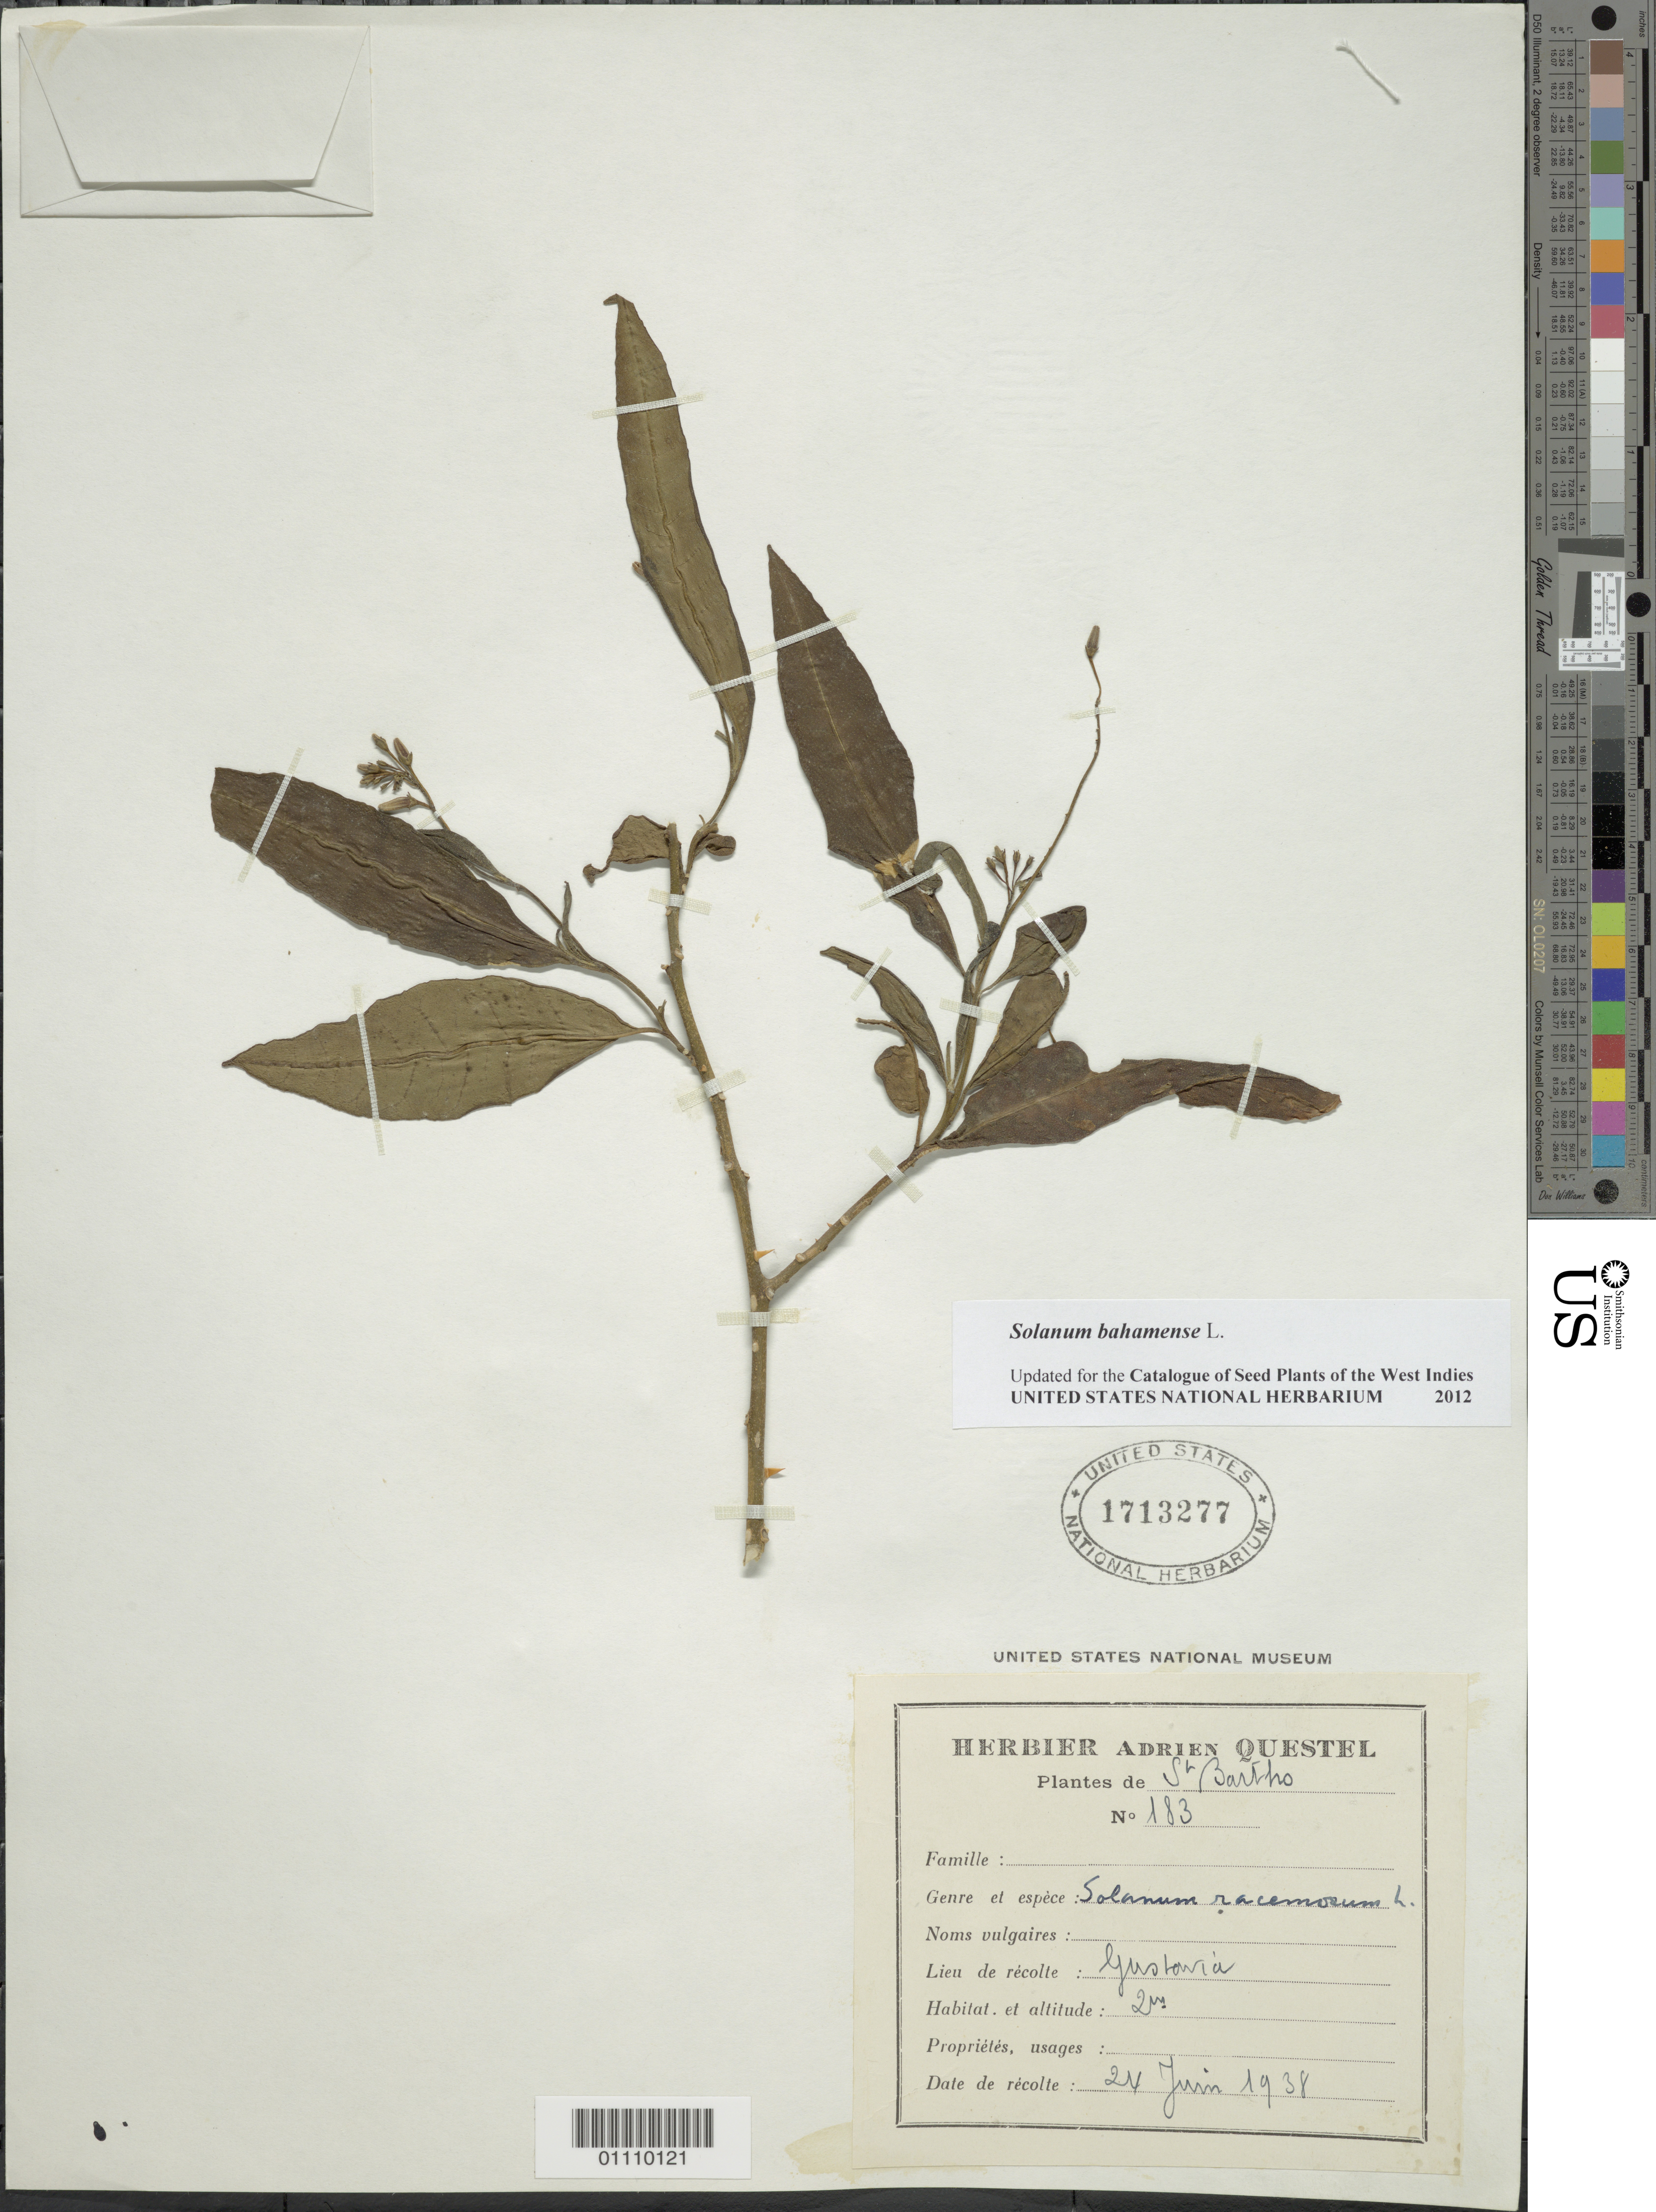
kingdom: Plantae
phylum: Tracheophyta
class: Magnoliopsida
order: Solanales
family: Solanaceae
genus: Solanum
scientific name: Solanum bahamense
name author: L.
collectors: A. Questel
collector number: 183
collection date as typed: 24 Jun 1938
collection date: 1938-06-24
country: Saint Barthélemy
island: St. Barthélemy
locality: Gustavia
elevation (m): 2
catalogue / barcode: US 1713277